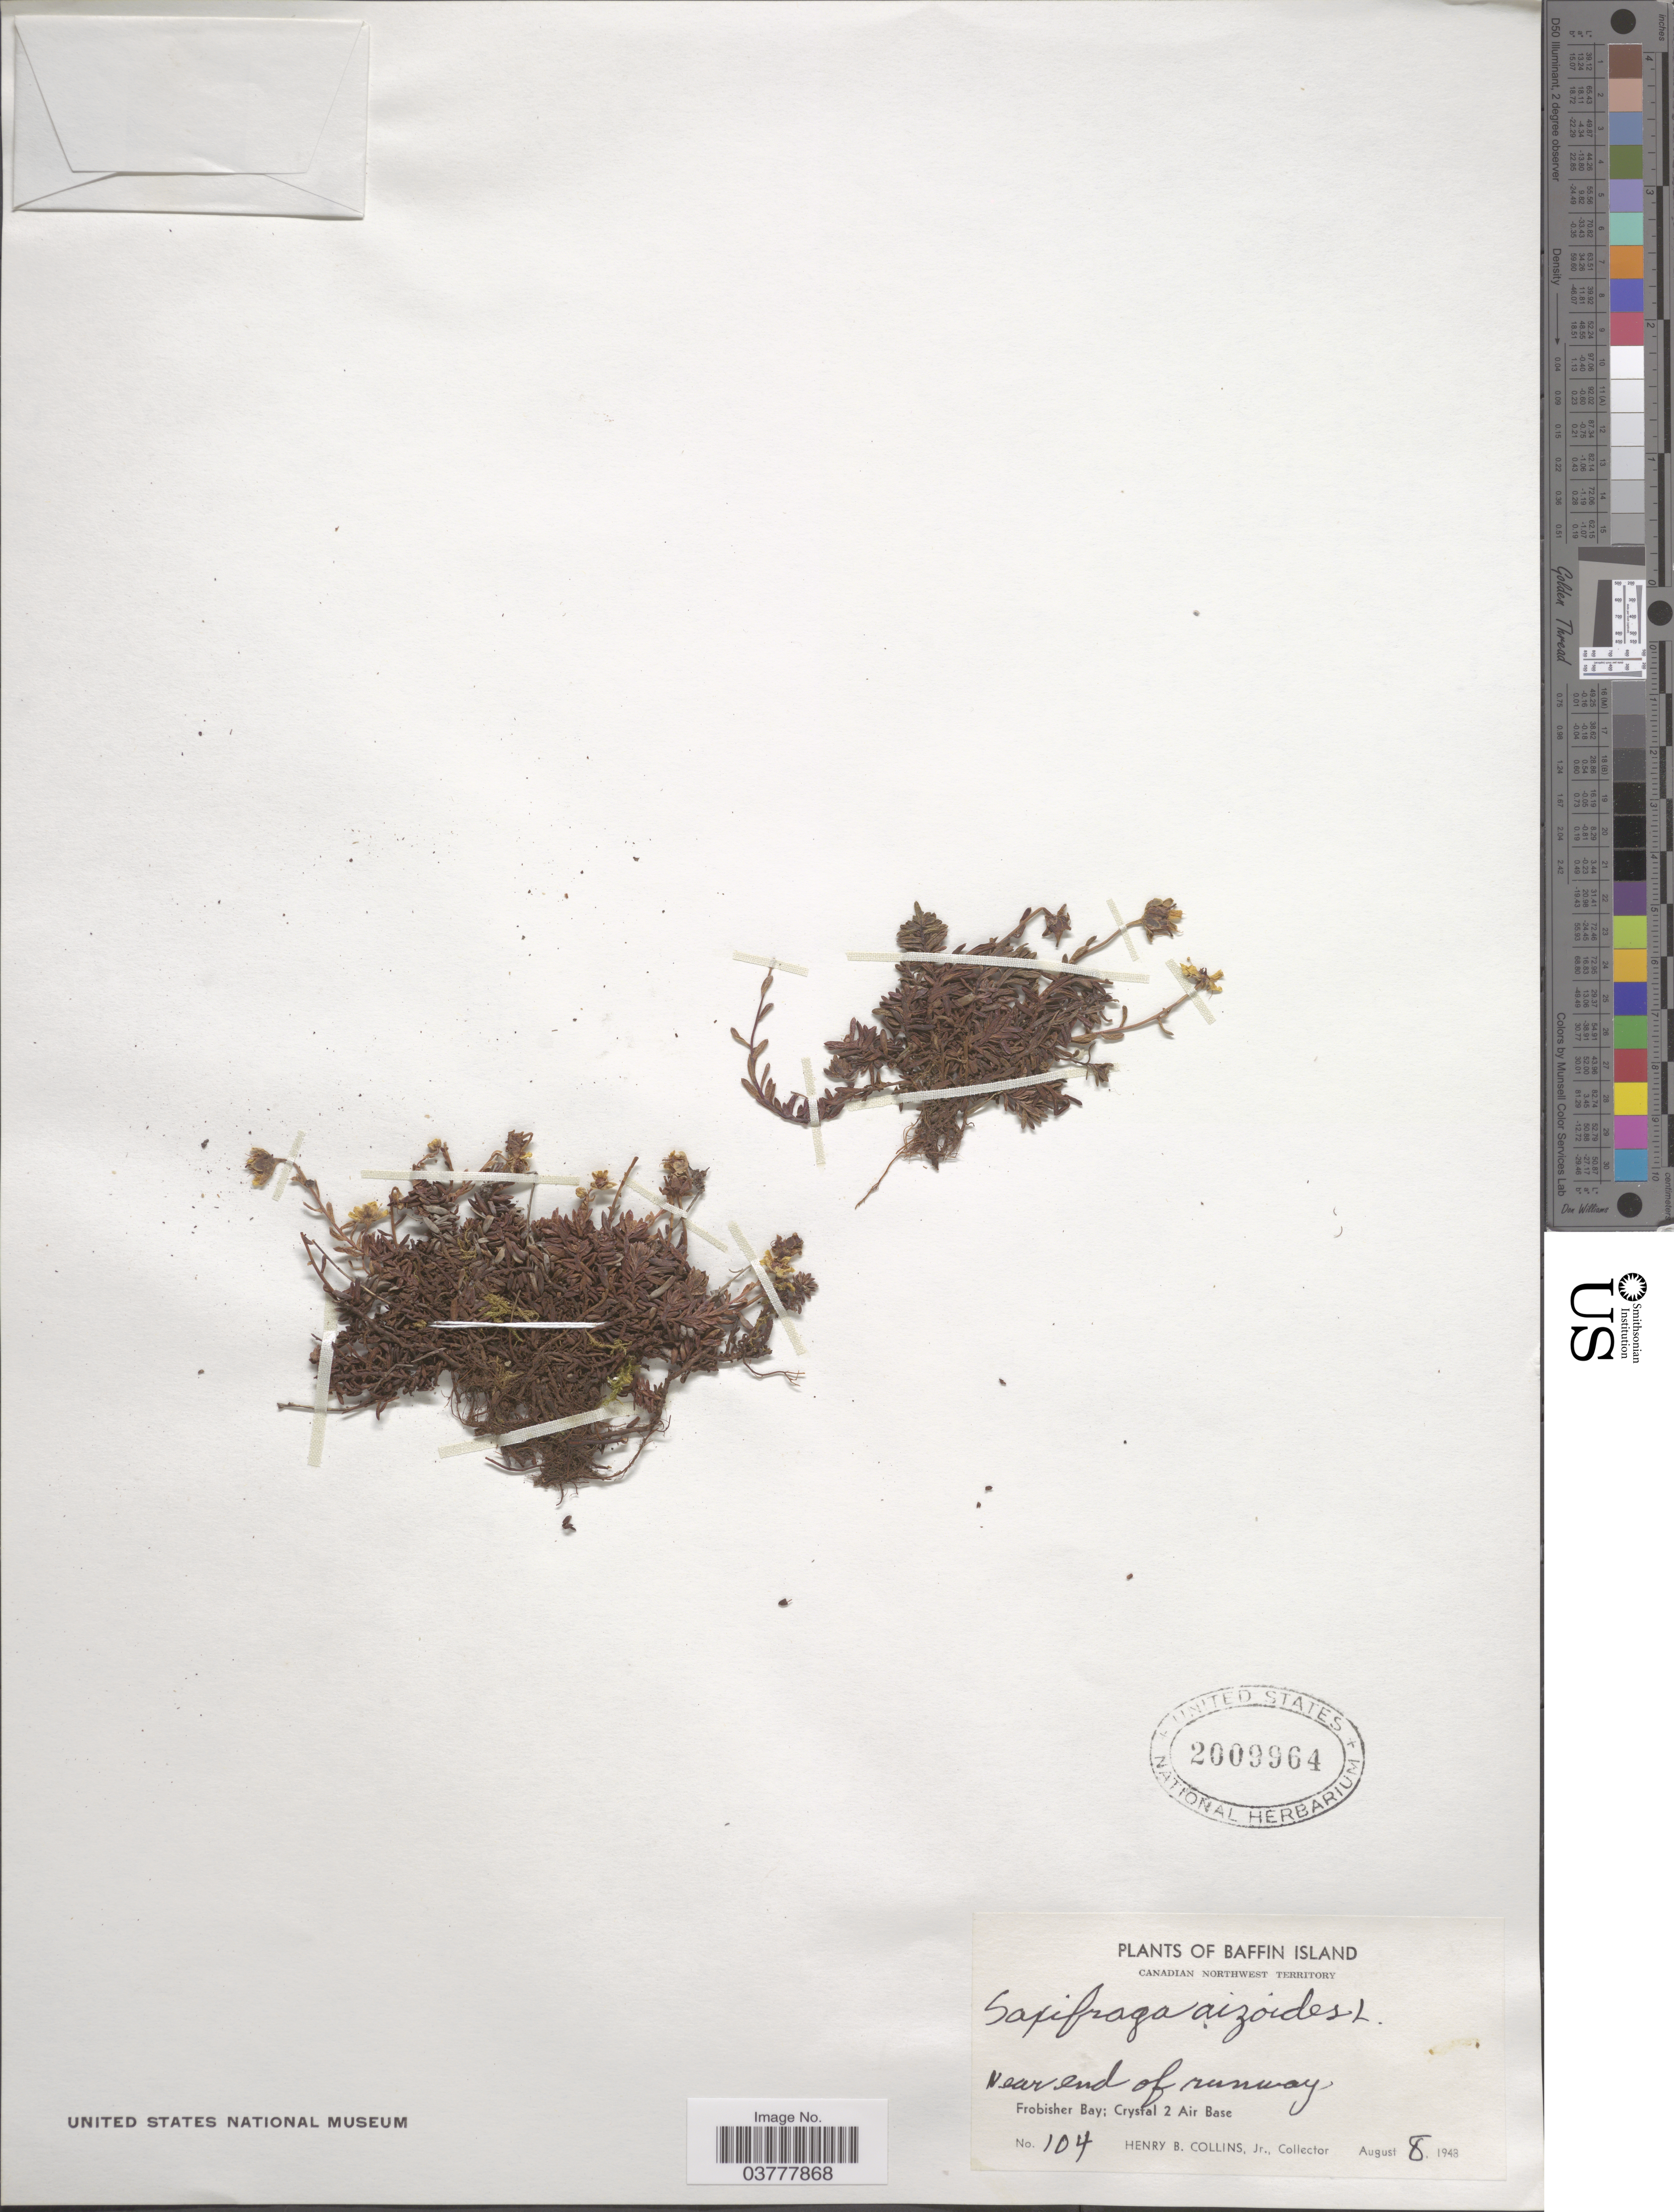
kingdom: Plantae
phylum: Tracheophyta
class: Magnoliopsida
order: Saxifragales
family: Saxifragaceae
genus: Saxifraga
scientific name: Saxifraga aizoides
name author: L.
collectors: H. Collins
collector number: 104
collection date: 1943-08-08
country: Canada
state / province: Northwest Territories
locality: Baffin Island, Canadian Northwest Territory. Near end of runway, Frobisher Bay; Crystal 2 Air Base.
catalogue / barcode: US 2009964